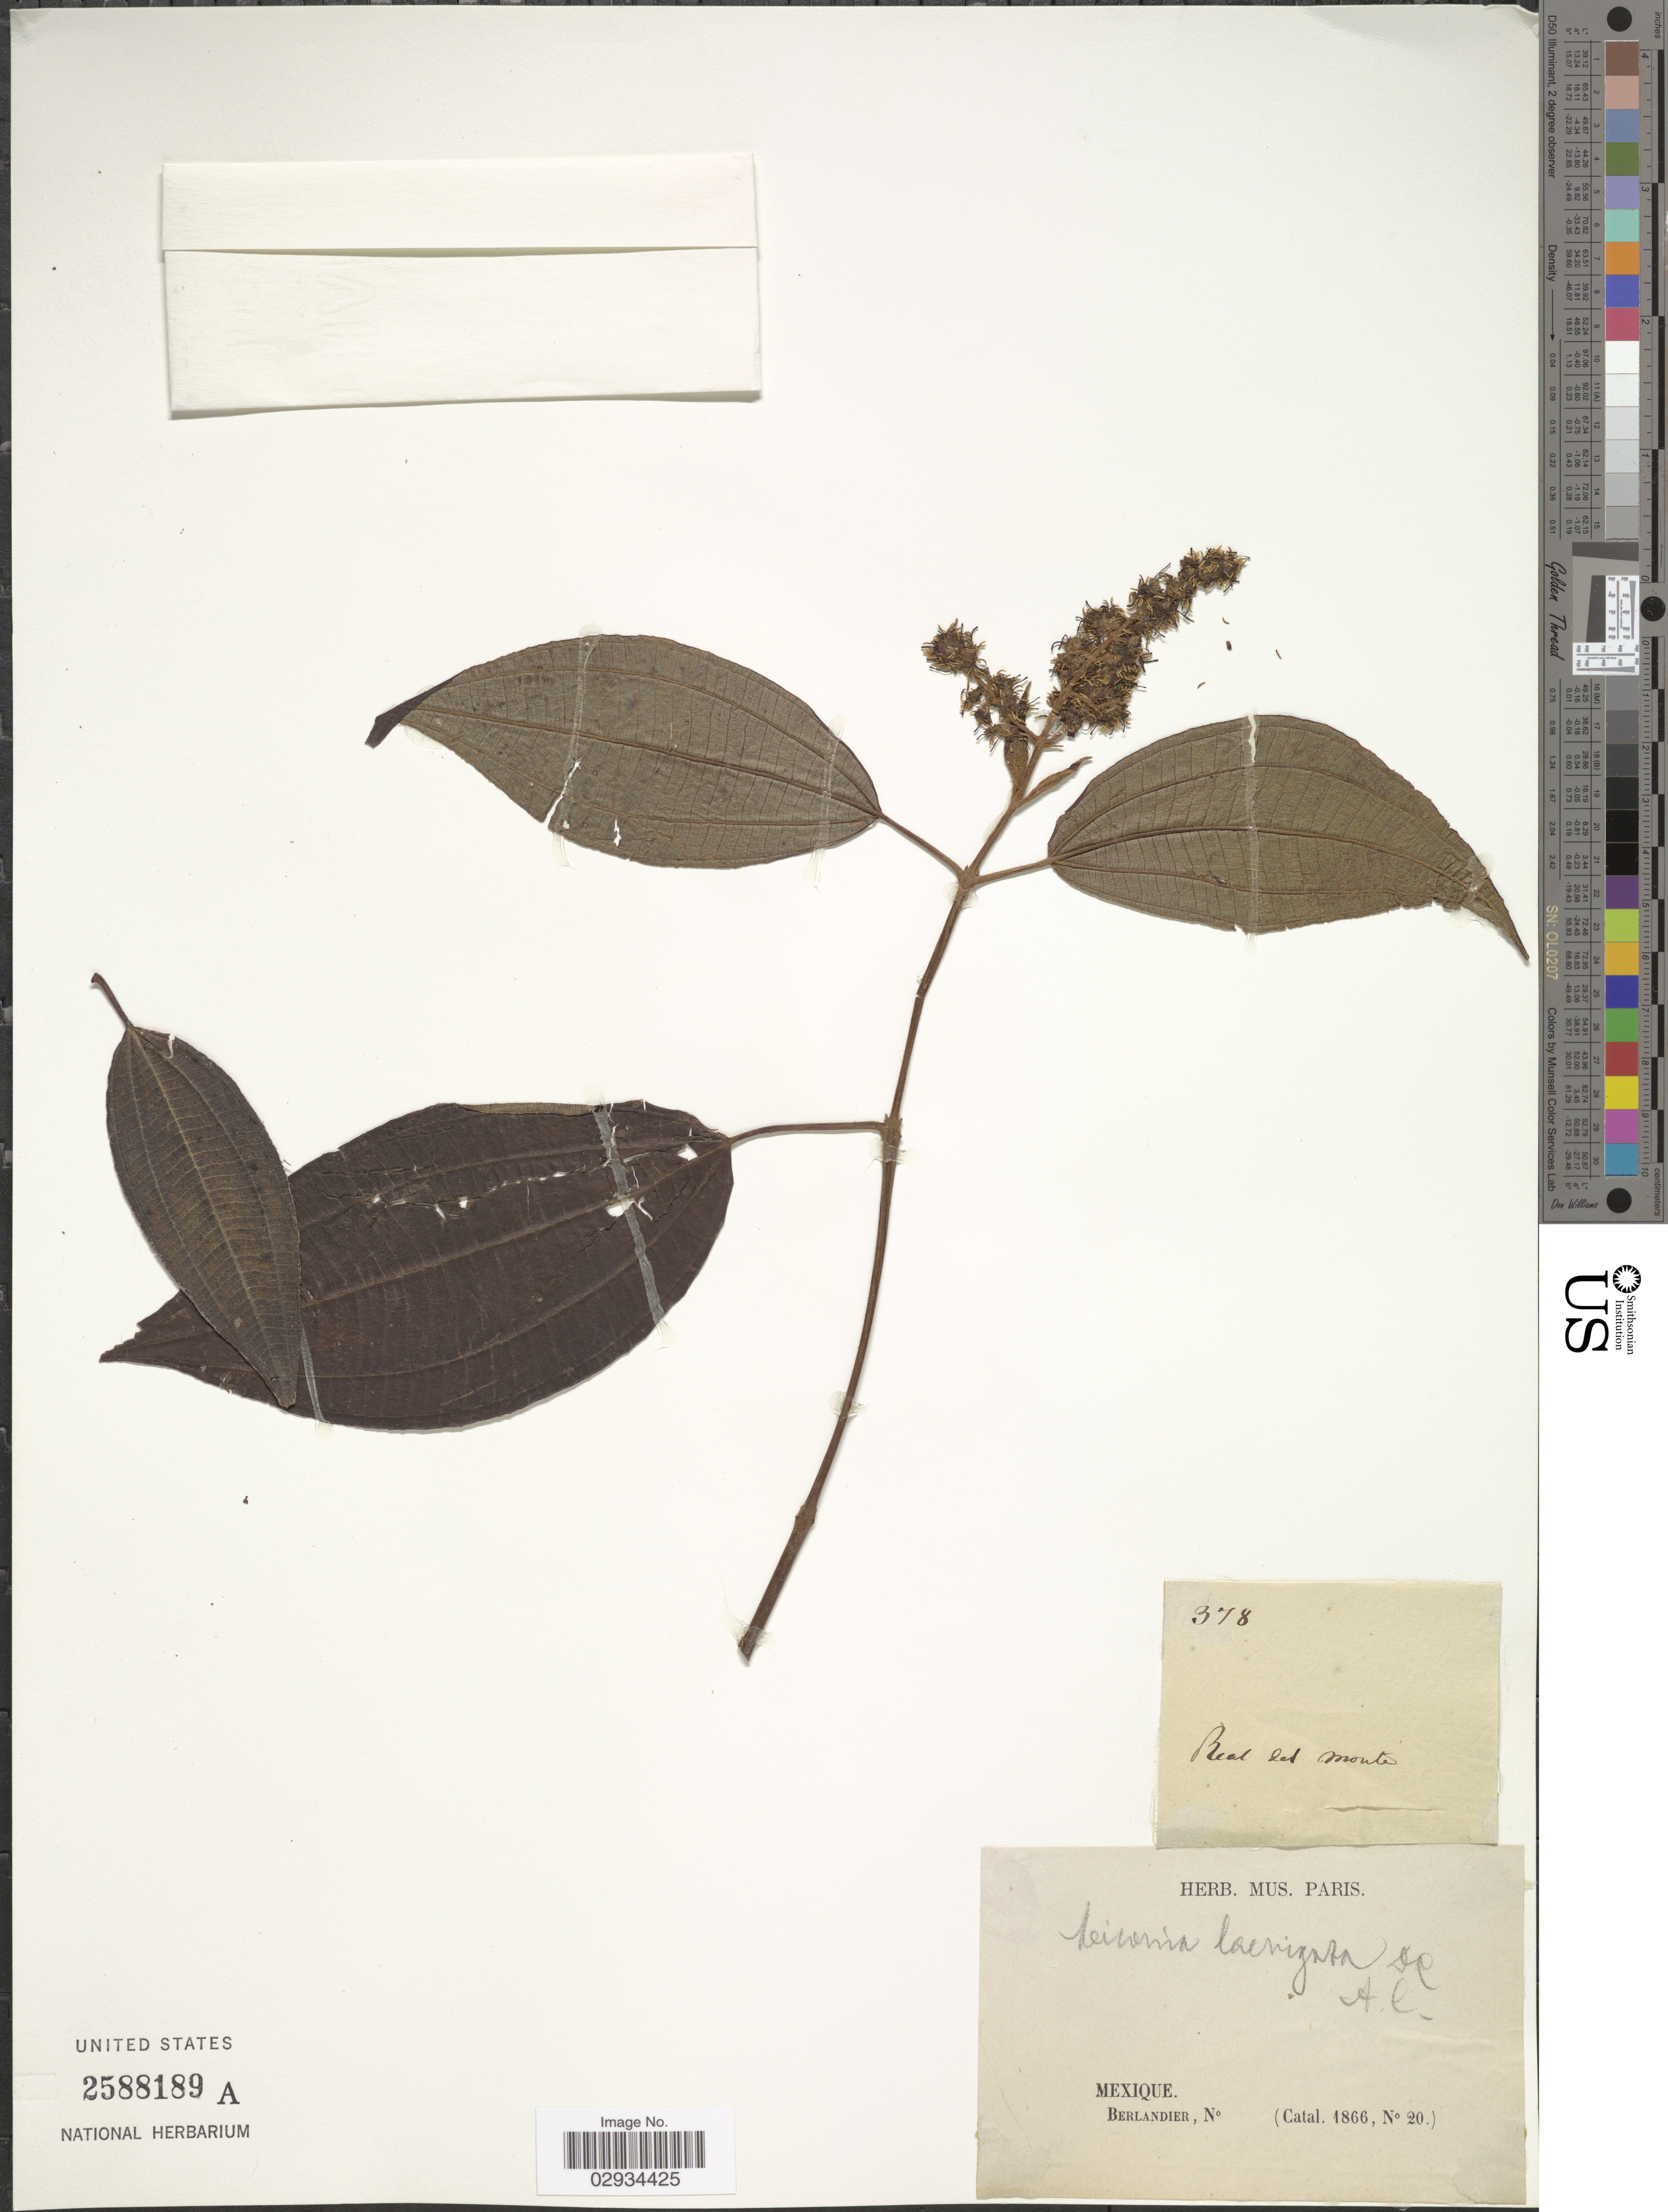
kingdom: Plantae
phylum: Tracheophyta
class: Magnoliopsida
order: Myrtales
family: Melastomataceae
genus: Miconia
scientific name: Miconia sylvatica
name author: (Schltdl.) Naudin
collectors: J. L. Berlandier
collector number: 378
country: Mexico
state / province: Hidalgo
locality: Real del Monte.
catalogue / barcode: US 2588189A